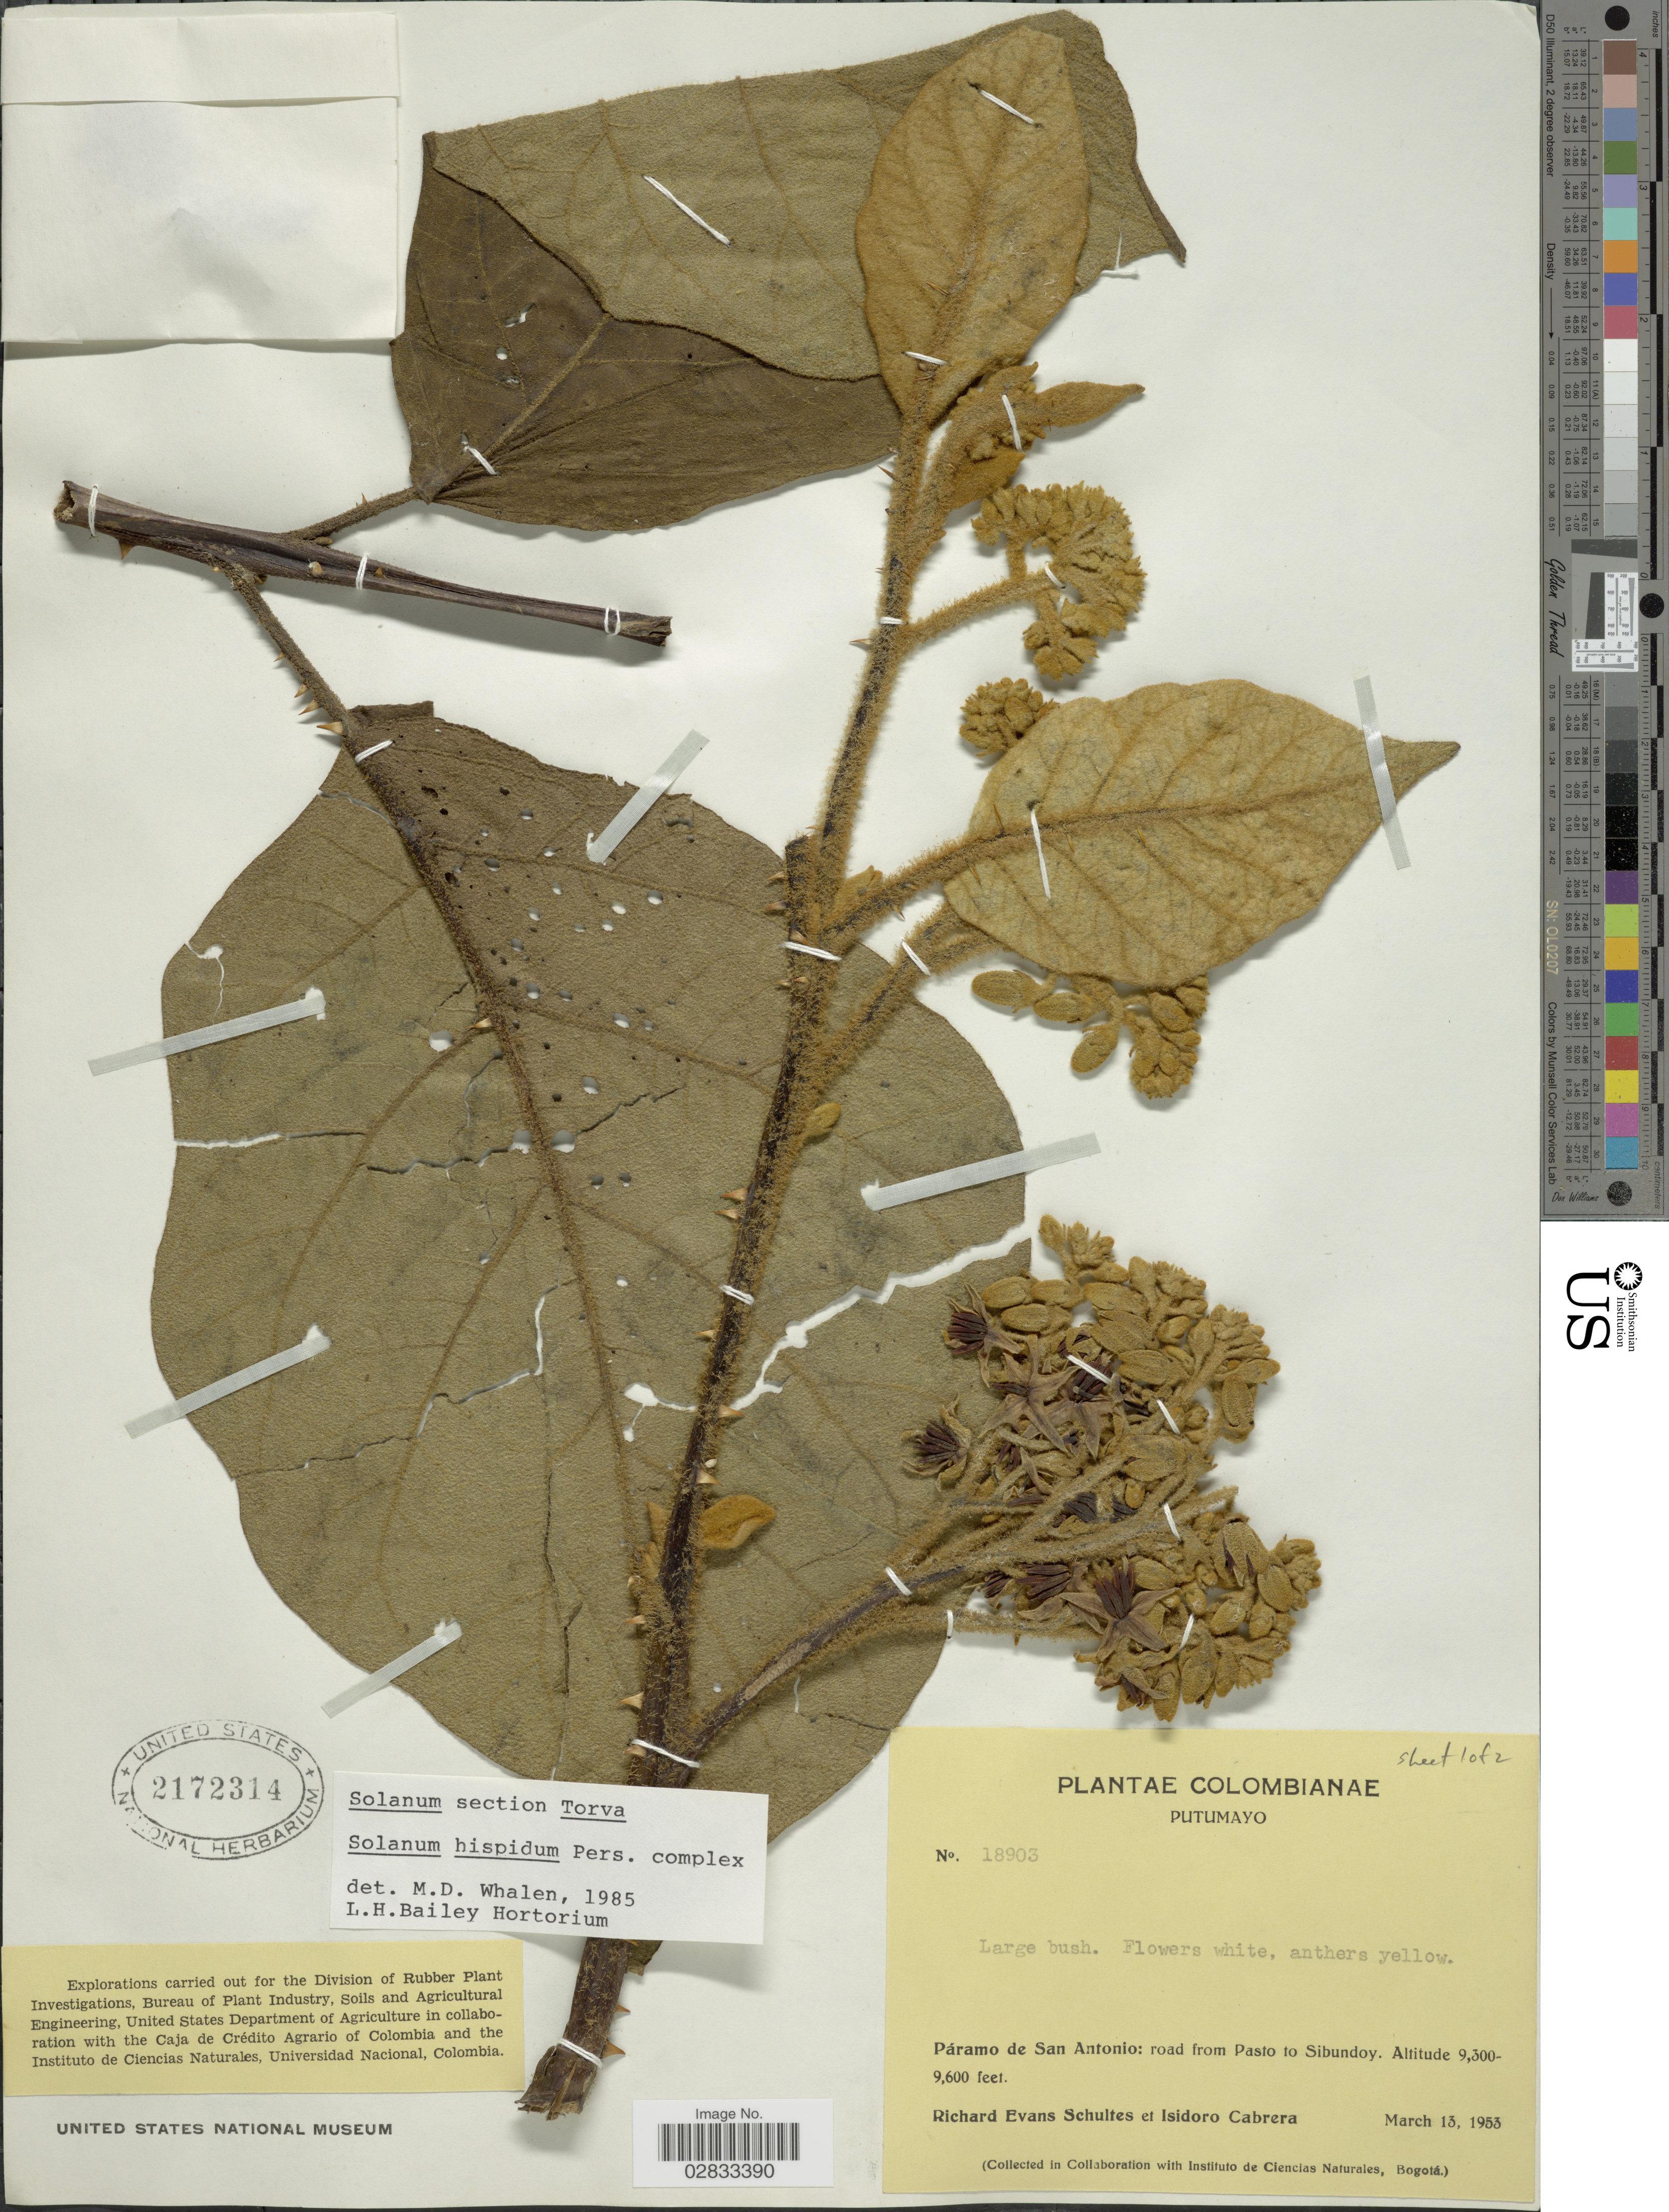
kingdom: Plantae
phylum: Tracheophyta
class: Magnoliopsida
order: Solanales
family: Solanaceae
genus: Solanum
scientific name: Solanum hispidum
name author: Pers.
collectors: R. E. Schultes & I. Cabrera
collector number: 18903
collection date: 1953-03-13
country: Colombia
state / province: Putumayo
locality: Páramo de San Antonio: road from Pasto to Sibundoy.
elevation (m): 2835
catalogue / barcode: US 2172314